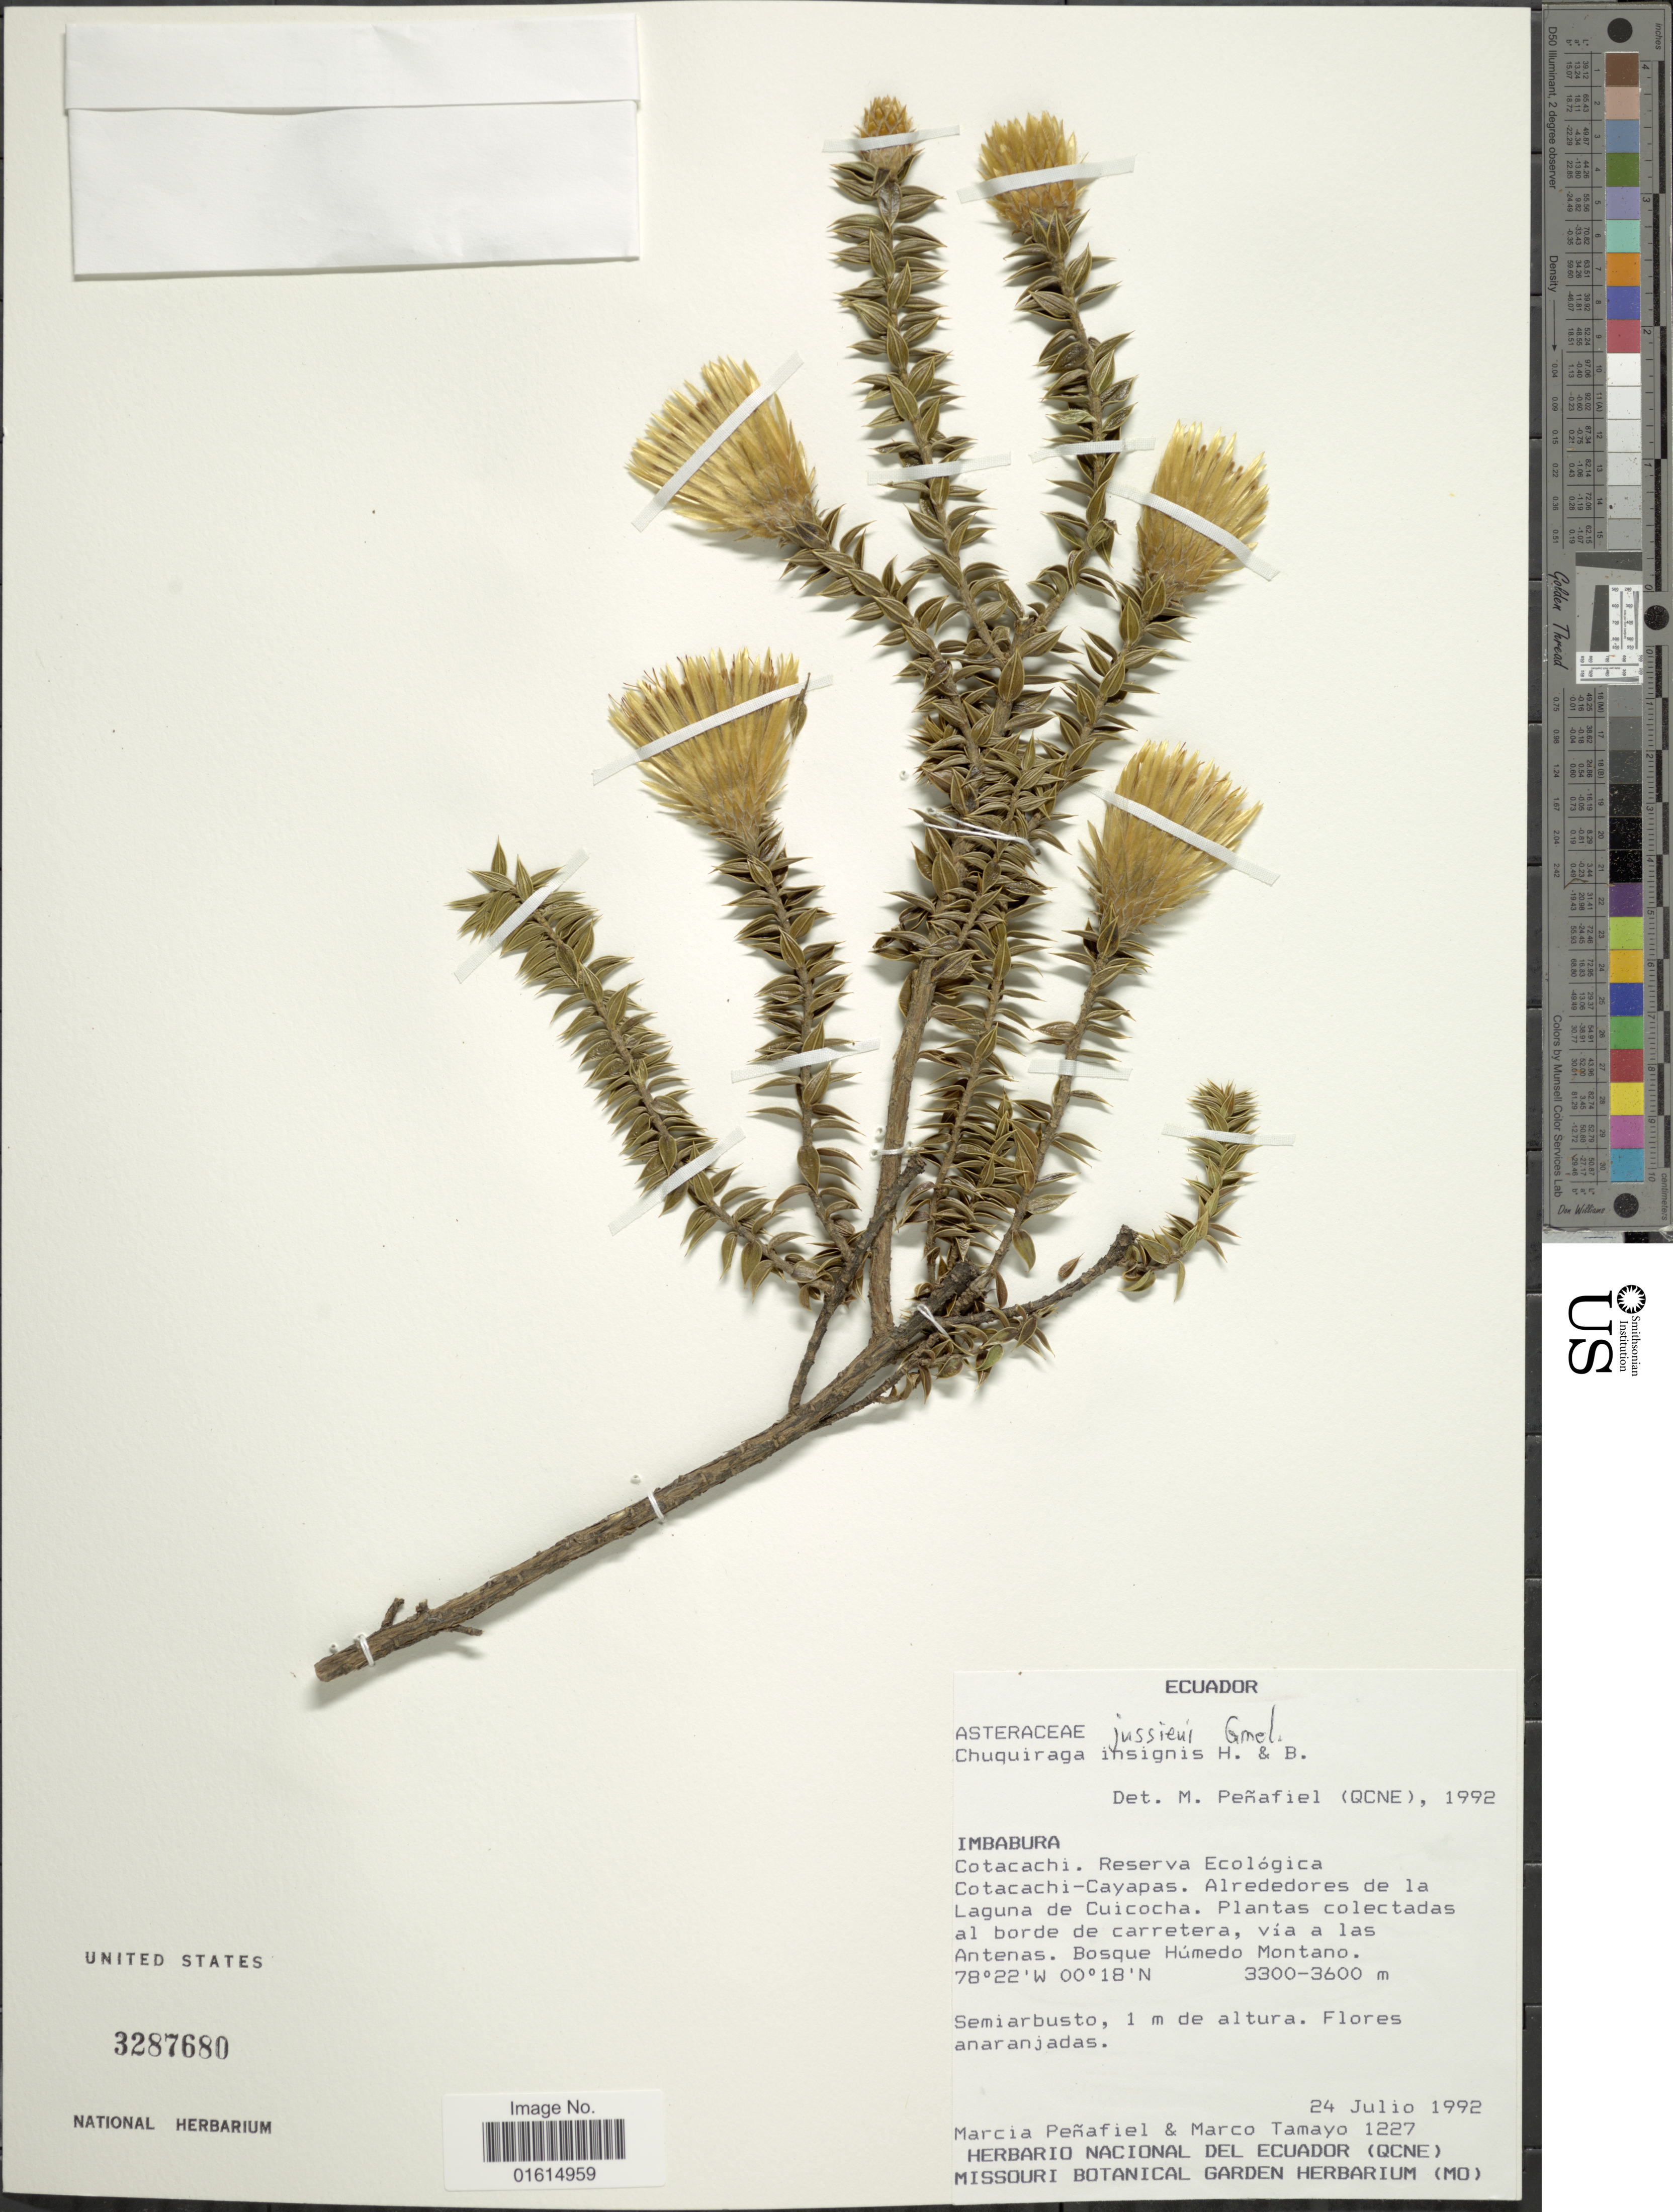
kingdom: Plantae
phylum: Tracheophyta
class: Magnoliopsida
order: Asterales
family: Asteraceae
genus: Chuquiraga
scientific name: Chuquiraga jussieui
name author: J.F. Gmel.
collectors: M. Penafiel & M. Tamayo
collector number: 1227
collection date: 1992-07-24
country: Ecuador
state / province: Imbabura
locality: Cotacachi, Reserva Ecologica Cotacachi-Cayapas, alrededores de la Laguna de Cuicocha, via a las Antenas, bosque Humedo Montano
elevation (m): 3300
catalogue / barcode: US 3287680